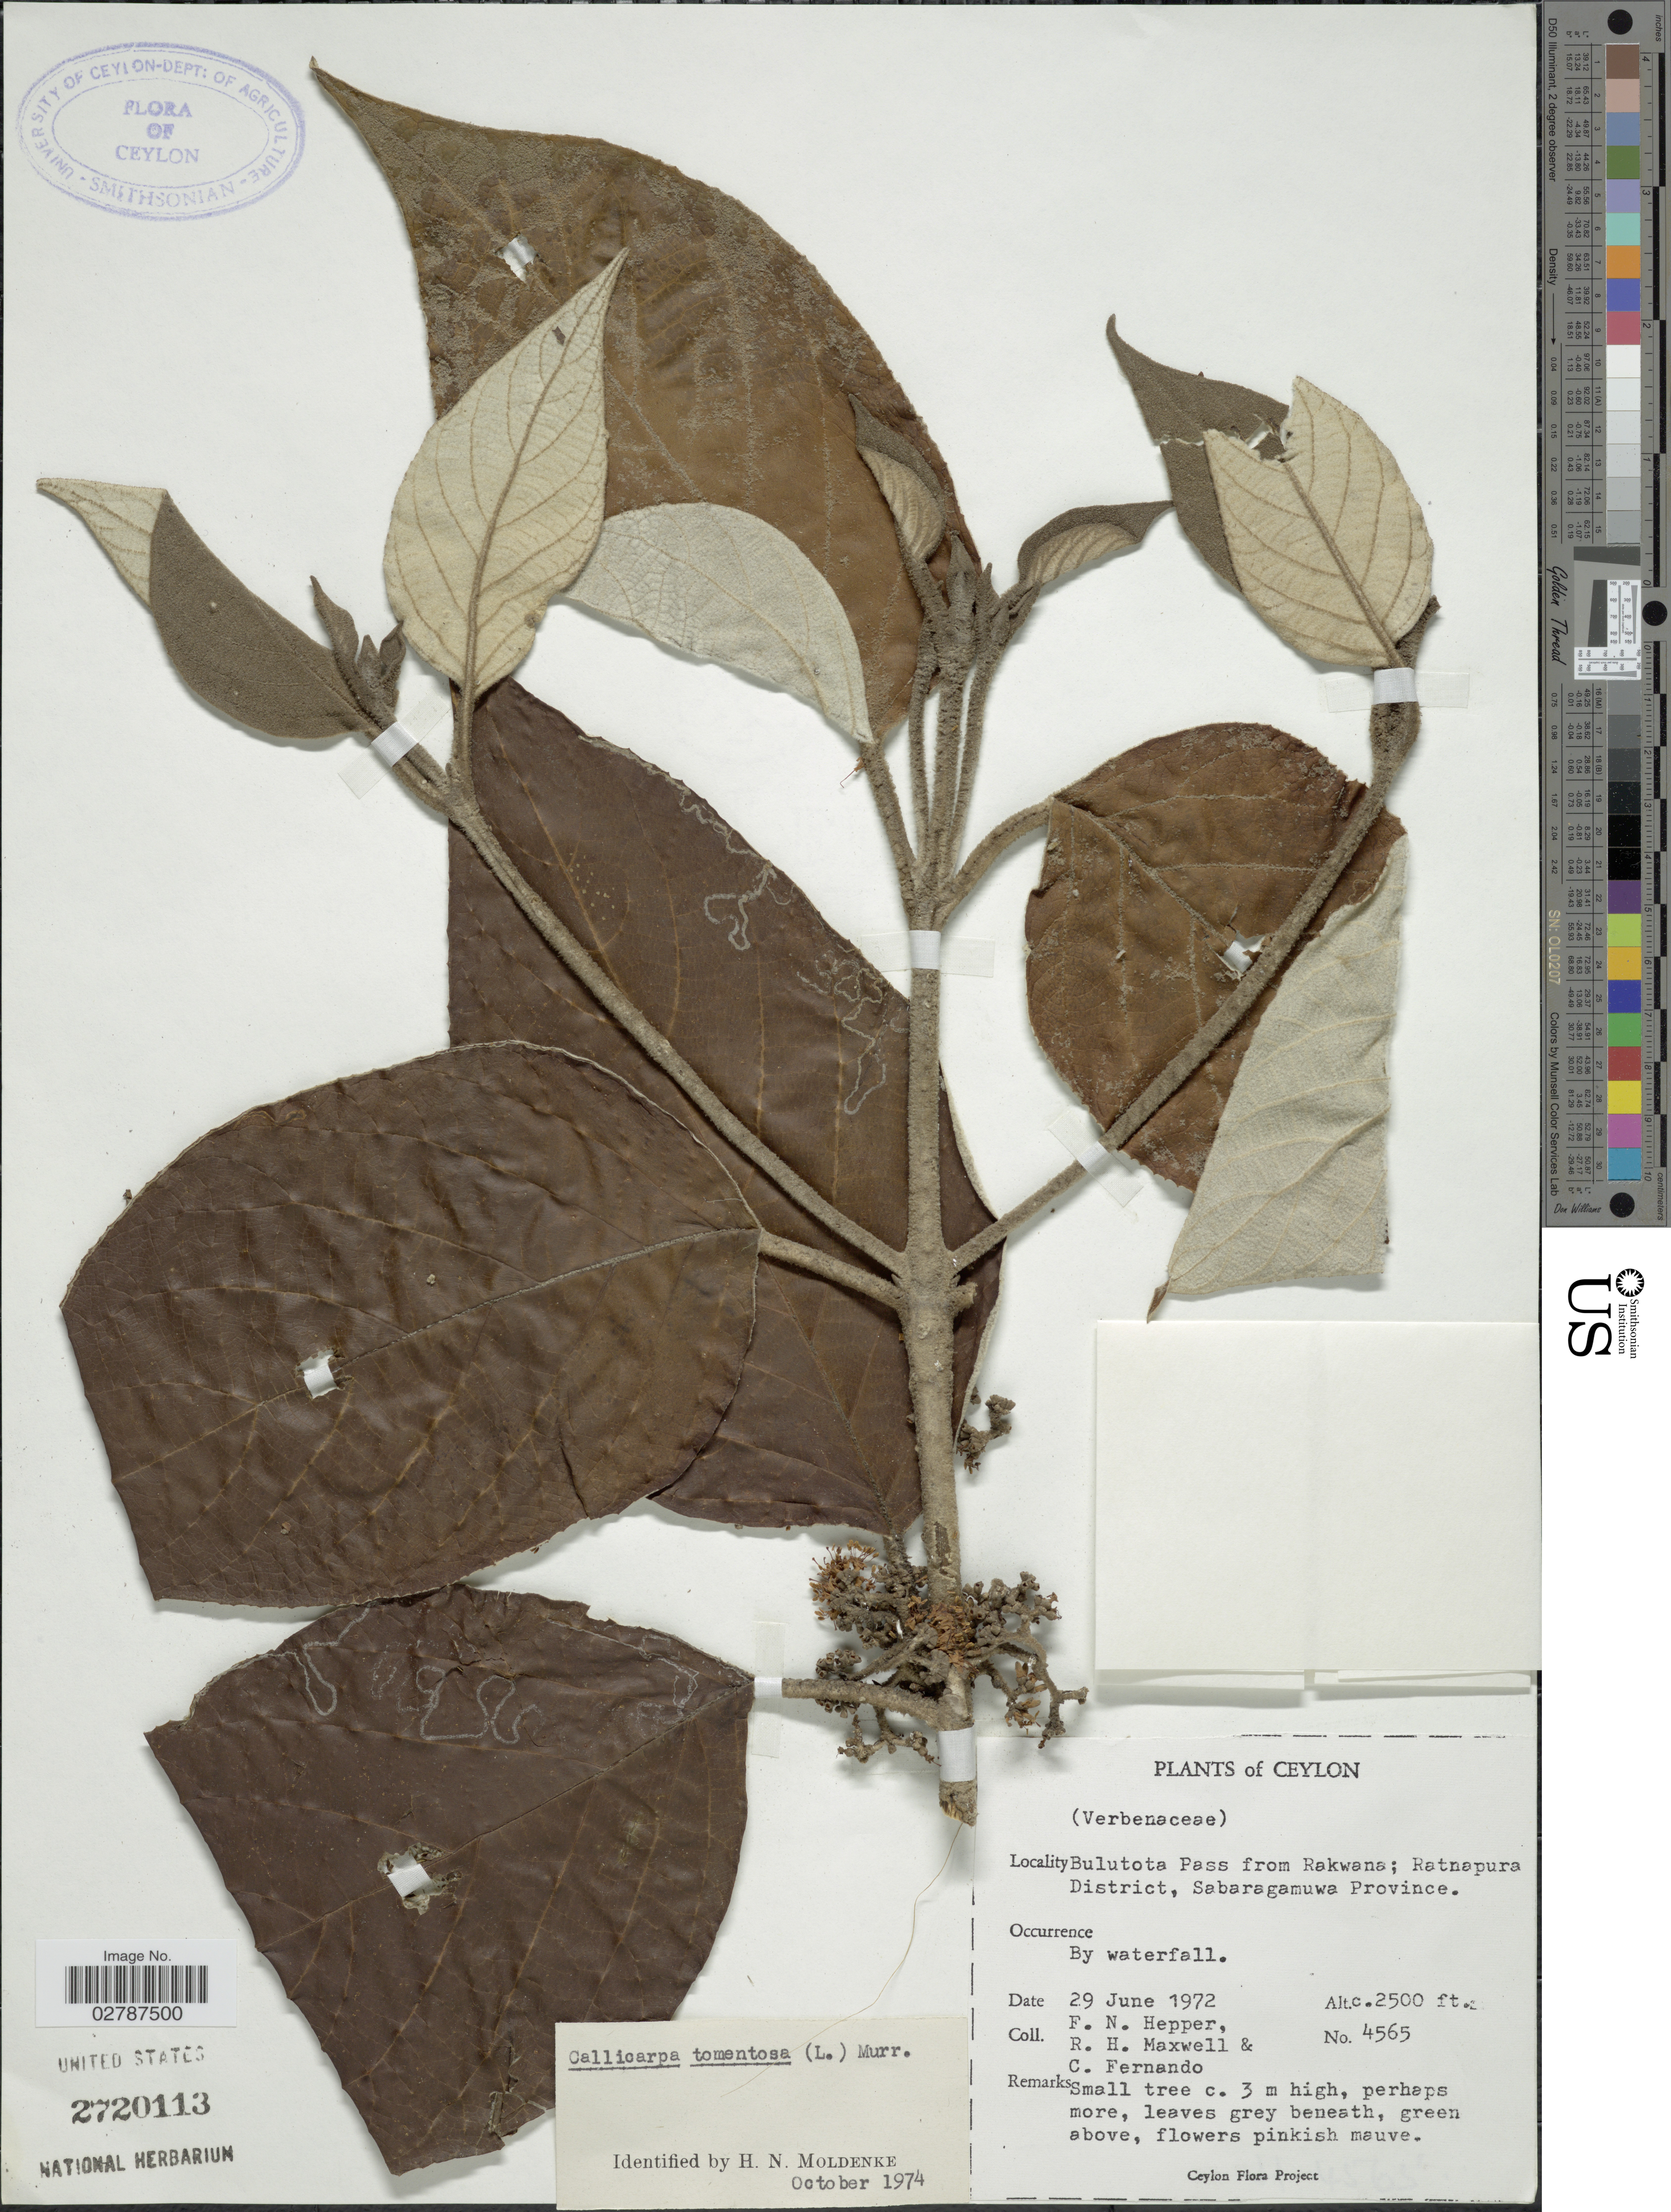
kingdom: Plantae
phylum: Tracheophyta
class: Magnoliopsida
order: Lamiales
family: Lamiaceae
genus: Callicarpa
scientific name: Callicarpa tomentosa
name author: (L.) L.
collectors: F. Hepper, R. Maxwell & C. Fernando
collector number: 4565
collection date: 1972-06-29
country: Sri Lanka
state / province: Sabaragamuwa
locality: Ceylon. Bulutota Pass from Rakwana; Ratnapura District, Sabaragamuwa Province.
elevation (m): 762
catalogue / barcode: US 2720113